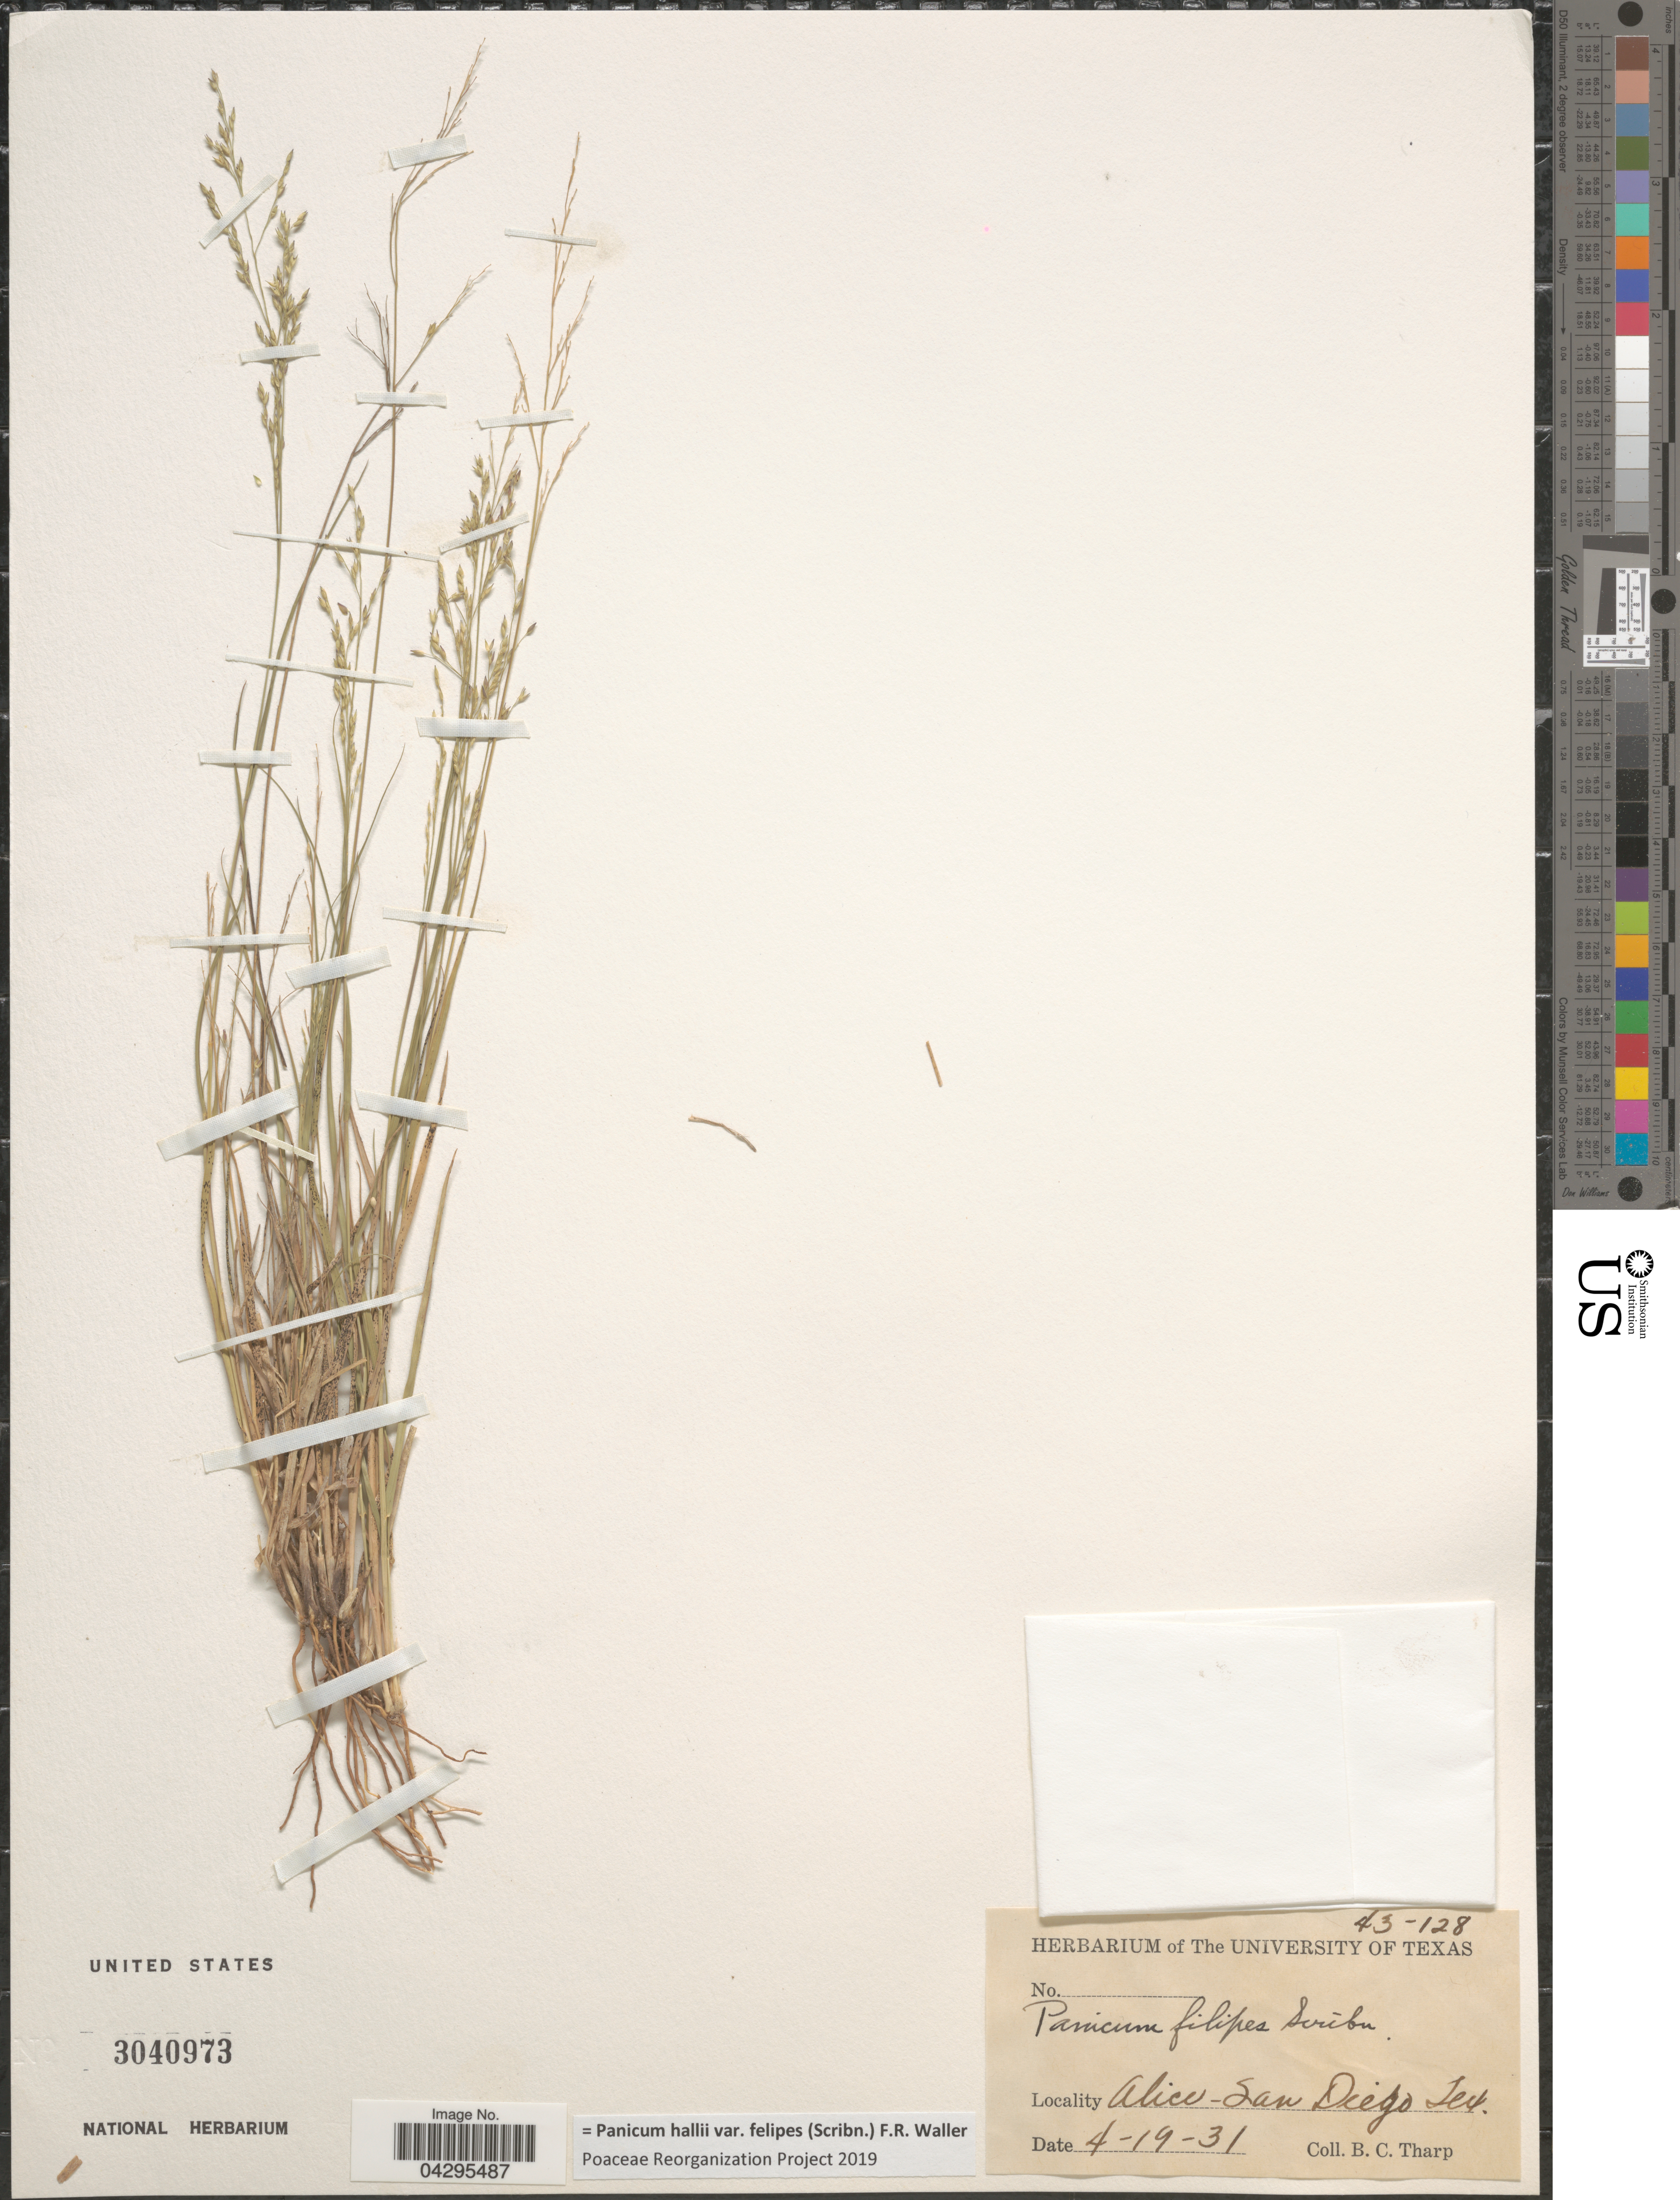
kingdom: Plantae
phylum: Tracheophyta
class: Liliopsida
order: Poales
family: Poaceae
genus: Panicum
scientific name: Panicum hallii var. felipes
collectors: B. C. Tharp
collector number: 43-128?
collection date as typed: Transcribed d/m/y: 19/4/31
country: United States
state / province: Texas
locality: Alice-San Diego.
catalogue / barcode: US 3040973